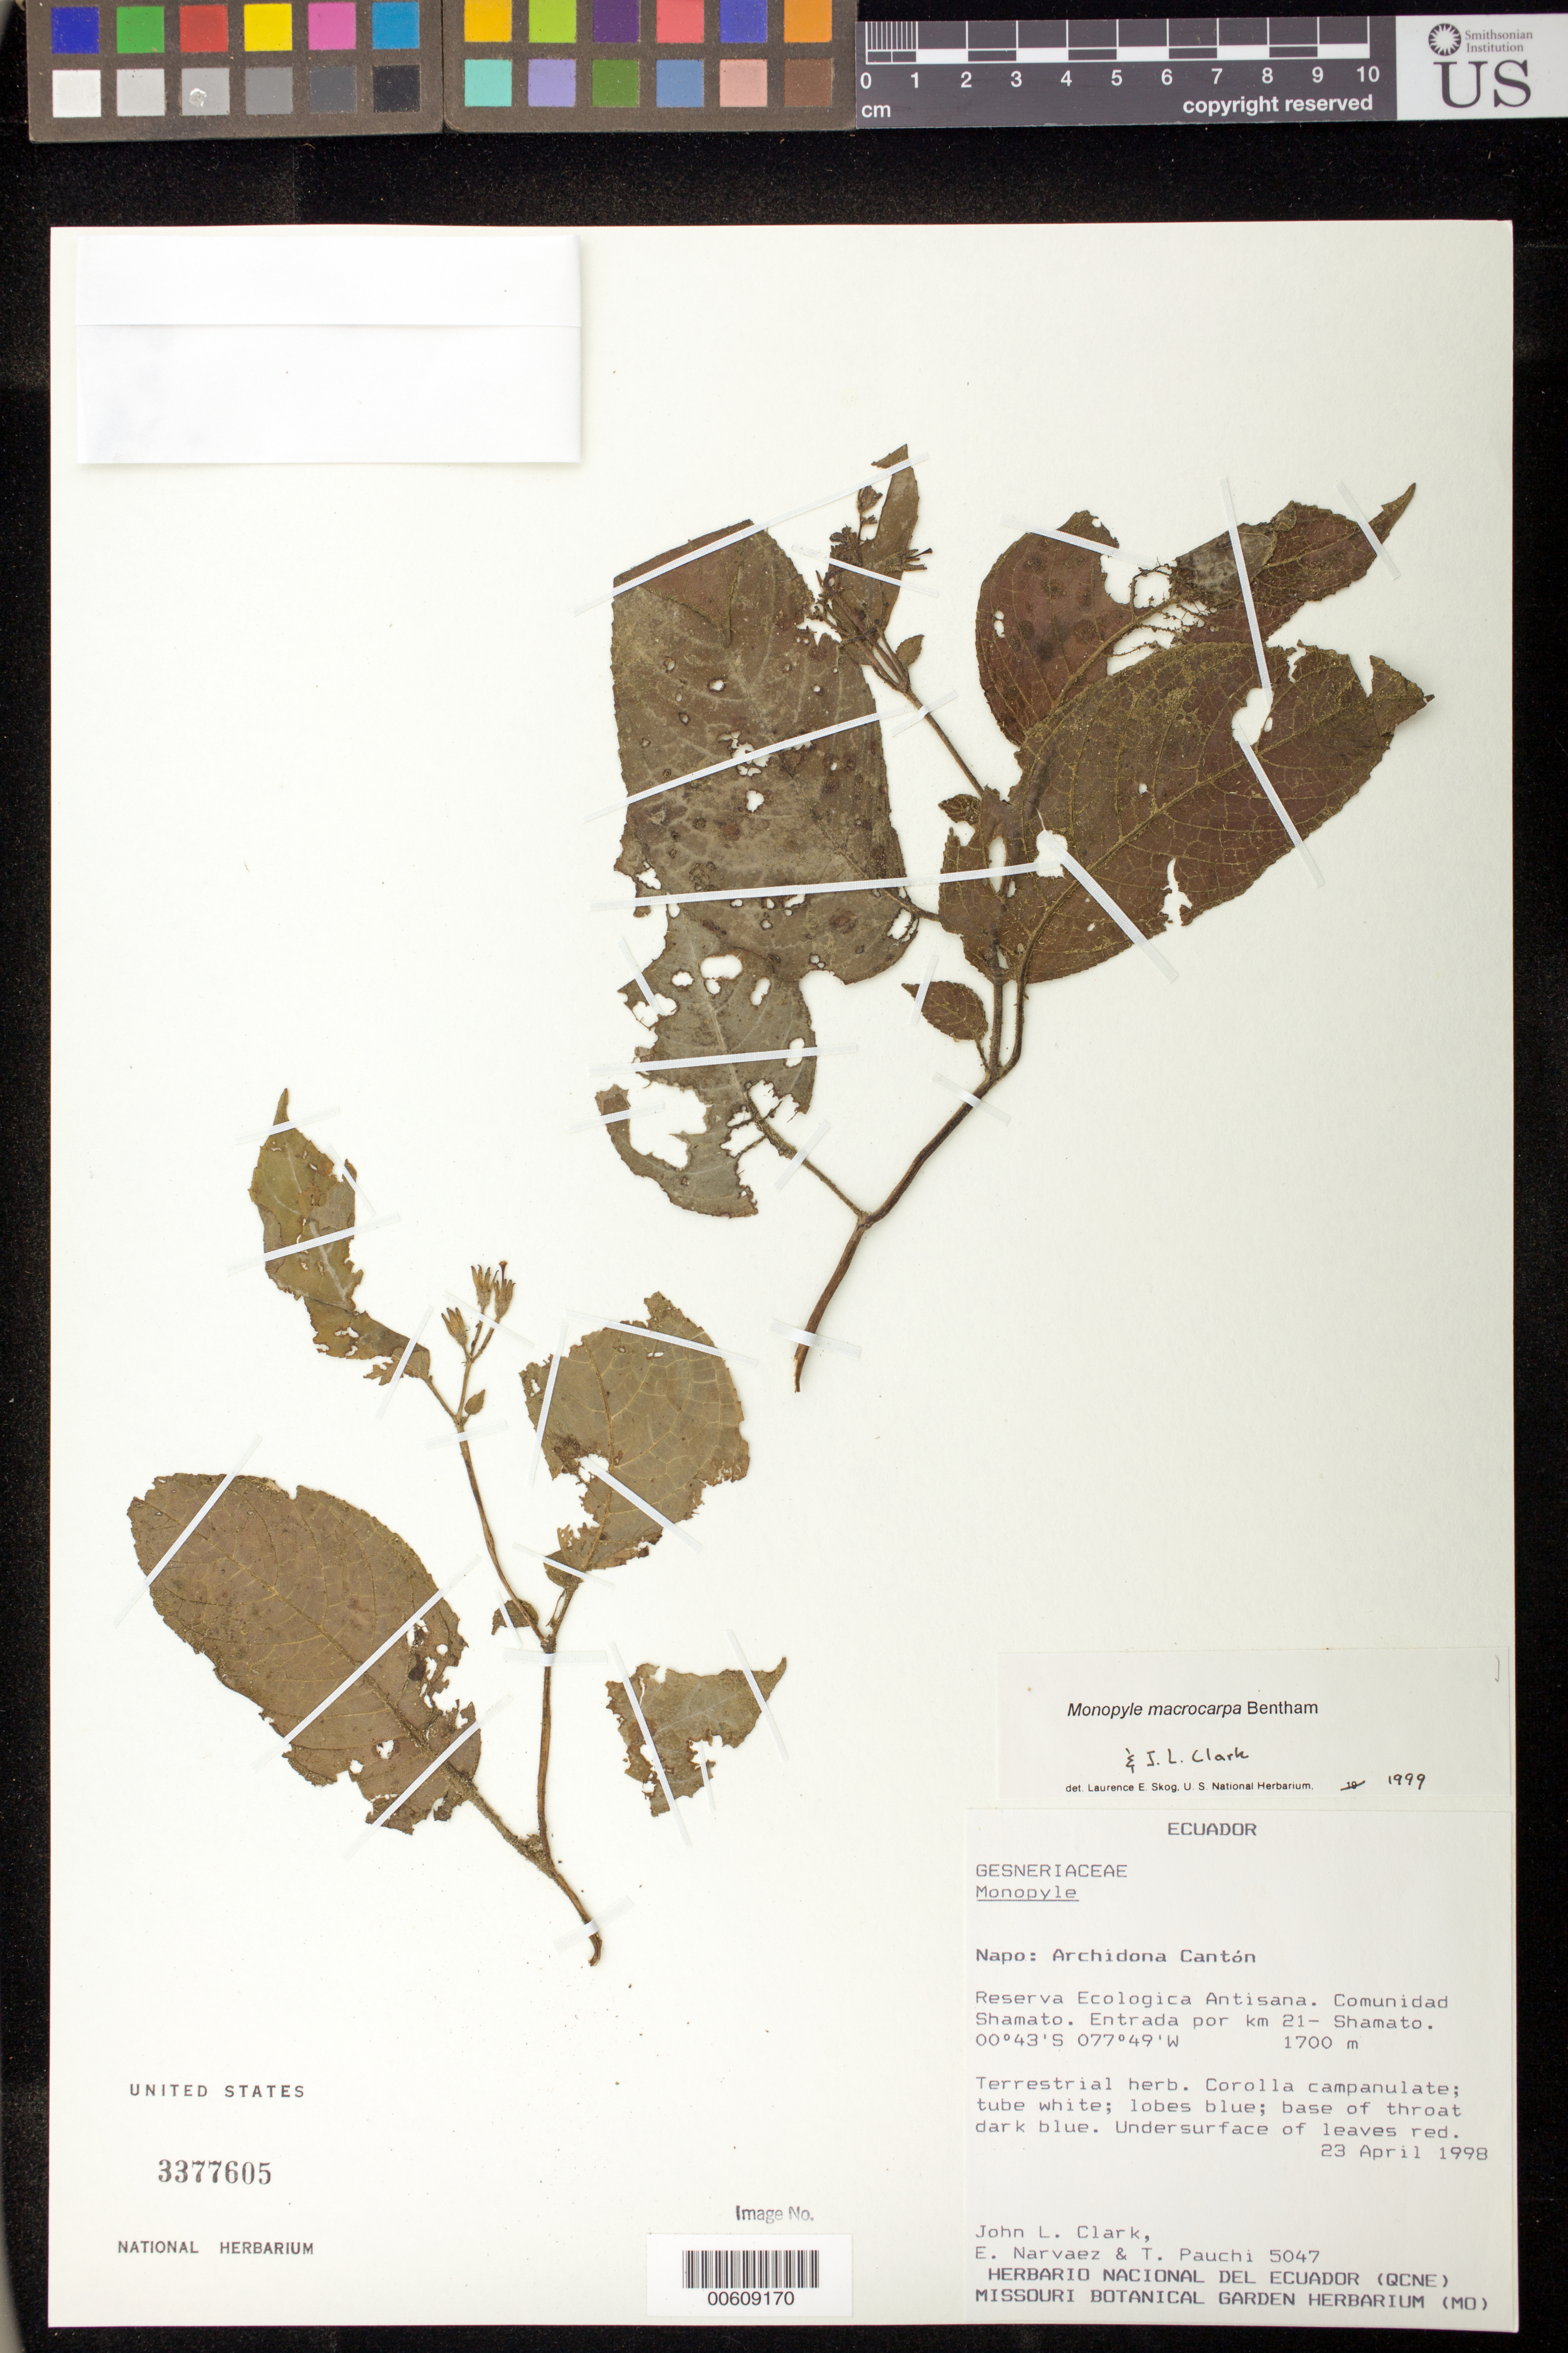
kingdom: Plantae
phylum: Tracheophyta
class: Magnoliopsida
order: Lamiales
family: Gesneriaceae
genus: Monopyle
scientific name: Monopyle macrocarpa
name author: Benth.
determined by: Clark, J. L.; Skog, Laurence E.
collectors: J. L. Clark, E. Narváez & T. Pauchi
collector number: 5047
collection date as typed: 23 Apr 1998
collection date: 1998-04-23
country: Ecuador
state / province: Napo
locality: Archidona Cantón; Reserva Ecologica Antisana, Comunidad Shamato, entrada por km 21 - Shamato.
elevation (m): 1700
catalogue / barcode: US 3377605